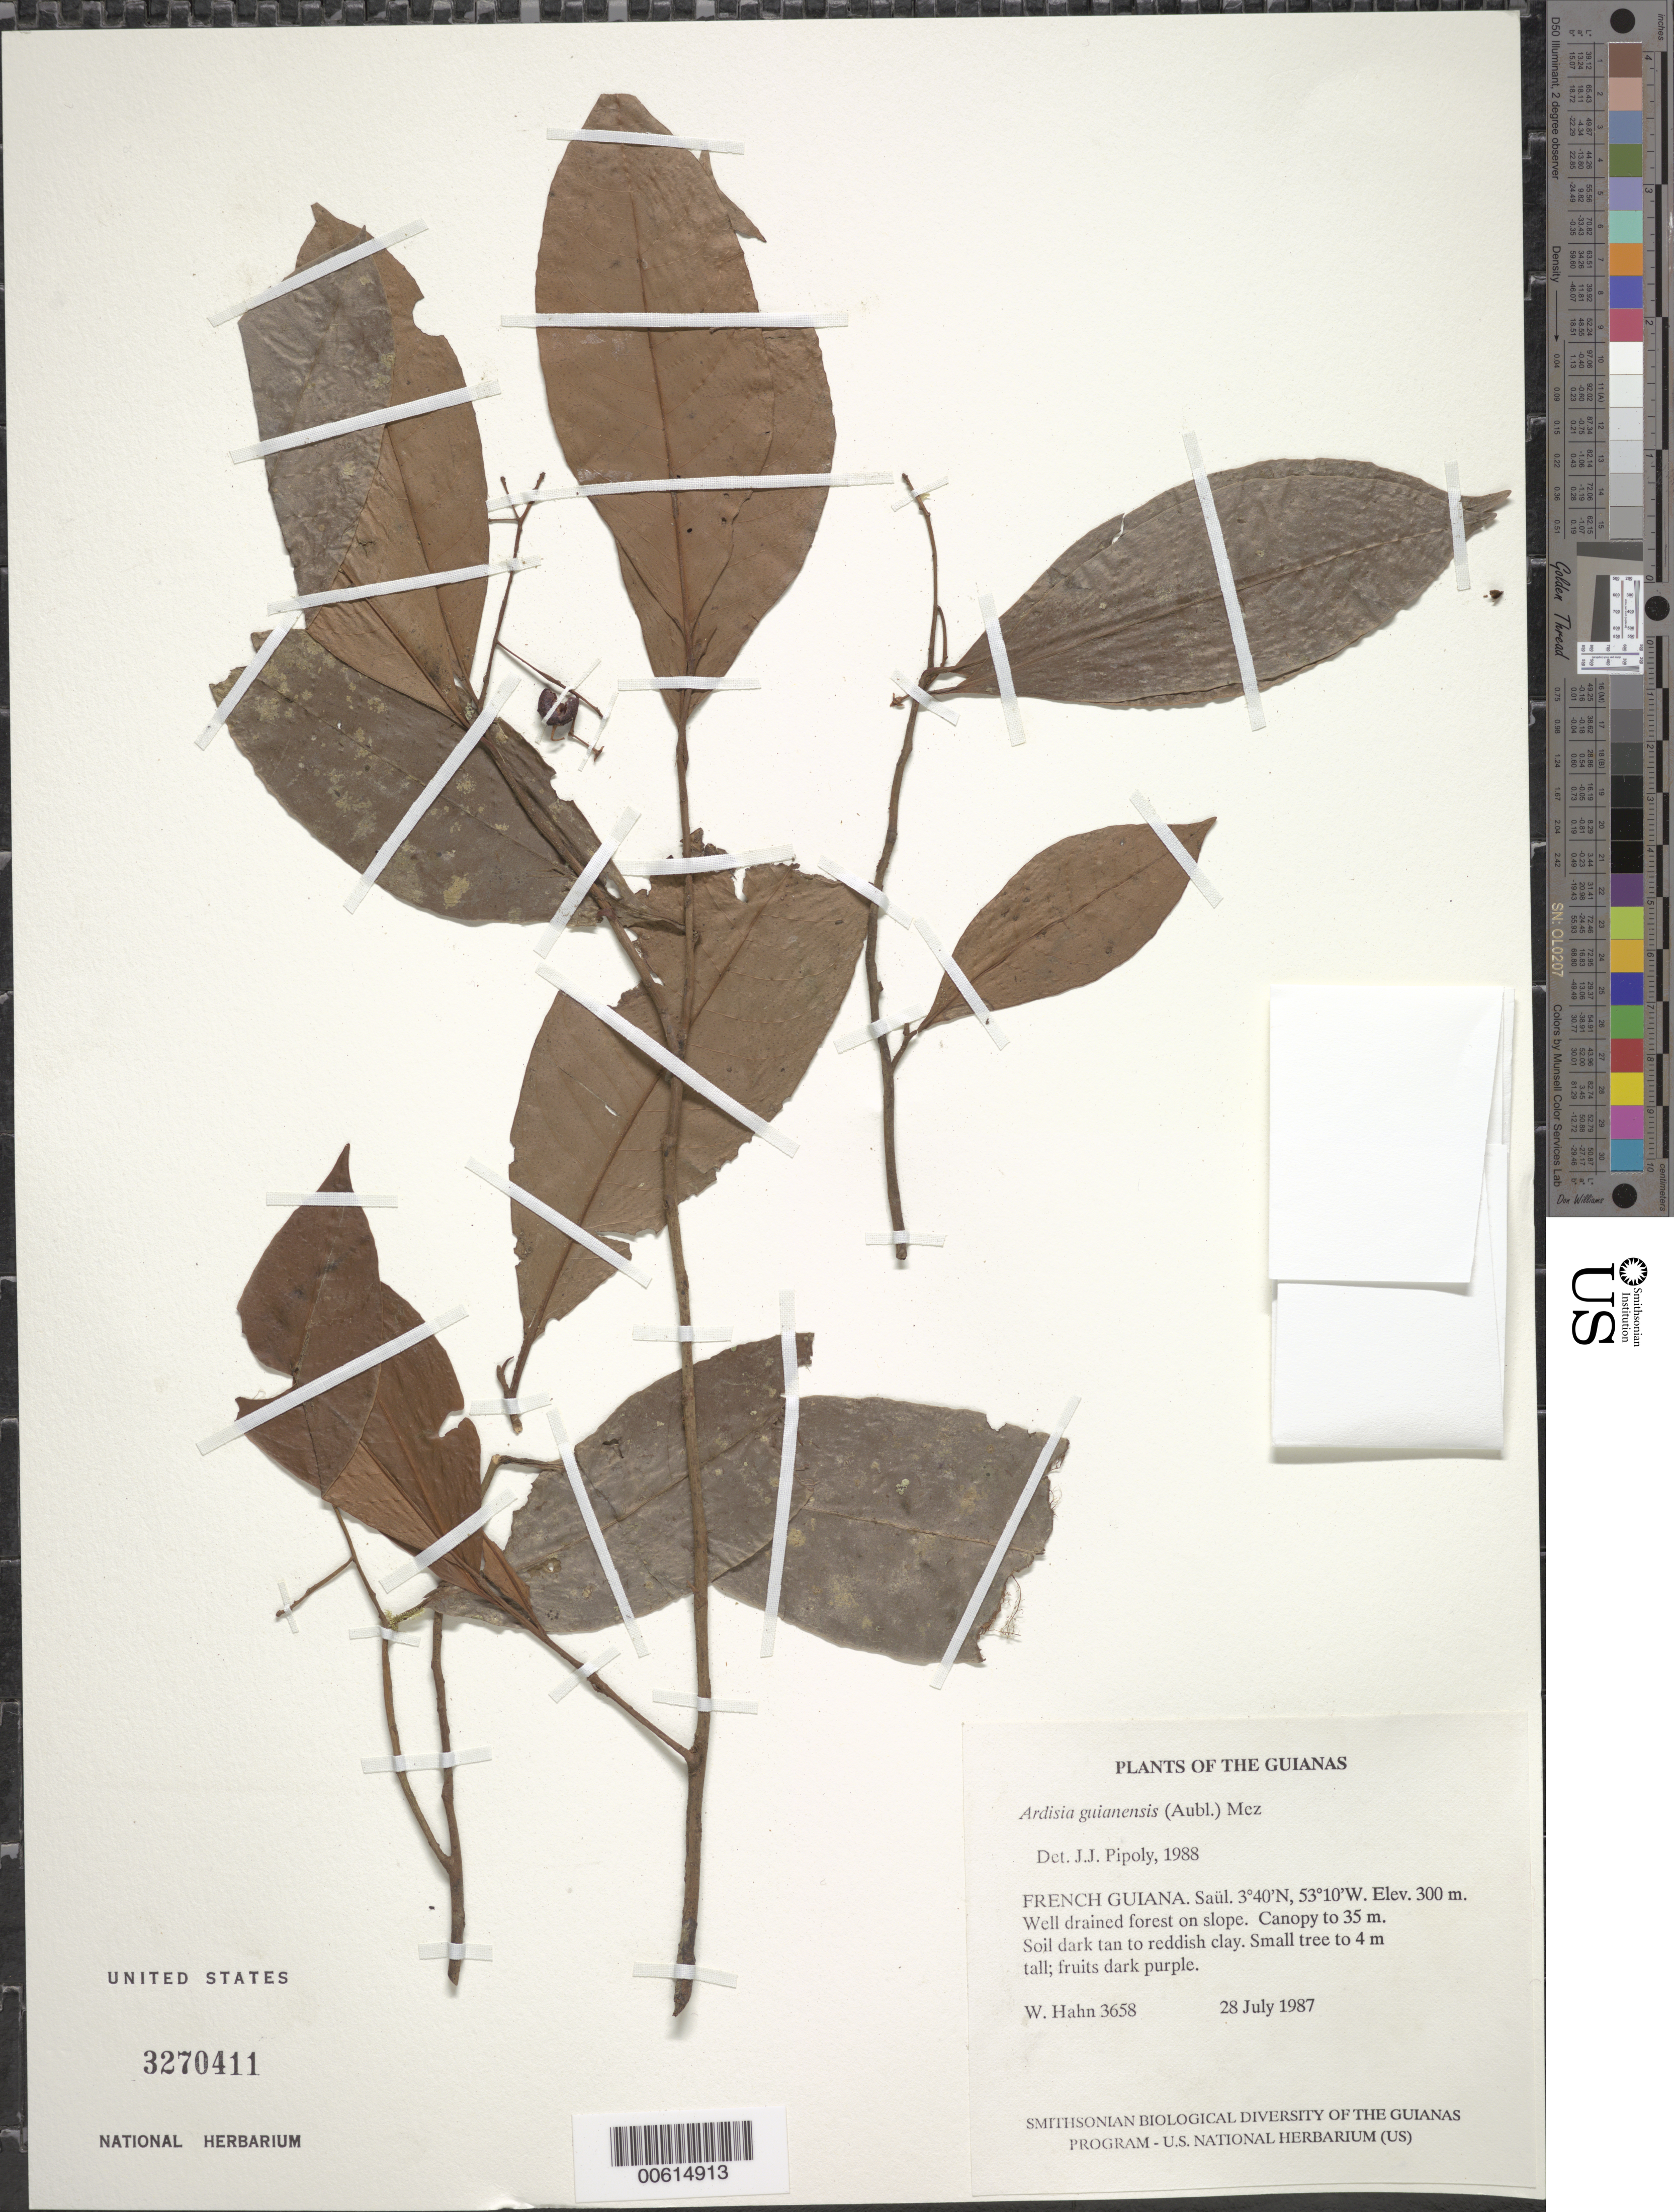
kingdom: Plantae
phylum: Tracheophyta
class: Magnoliopsida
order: Ericales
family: Primulaceae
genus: Ardisia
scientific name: Ardisia guianensis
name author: (Aubl.) Mez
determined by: Pipoly, J. J., III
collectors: W. Hahn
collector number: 3658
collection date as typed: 28 July 1987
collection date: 1987-07-28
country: French Guiana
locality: Saül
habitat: Well drained forest on slope. Canopy to 35 m. Soil dark tan to reddish clay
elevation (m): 300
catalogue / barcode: US 3270411